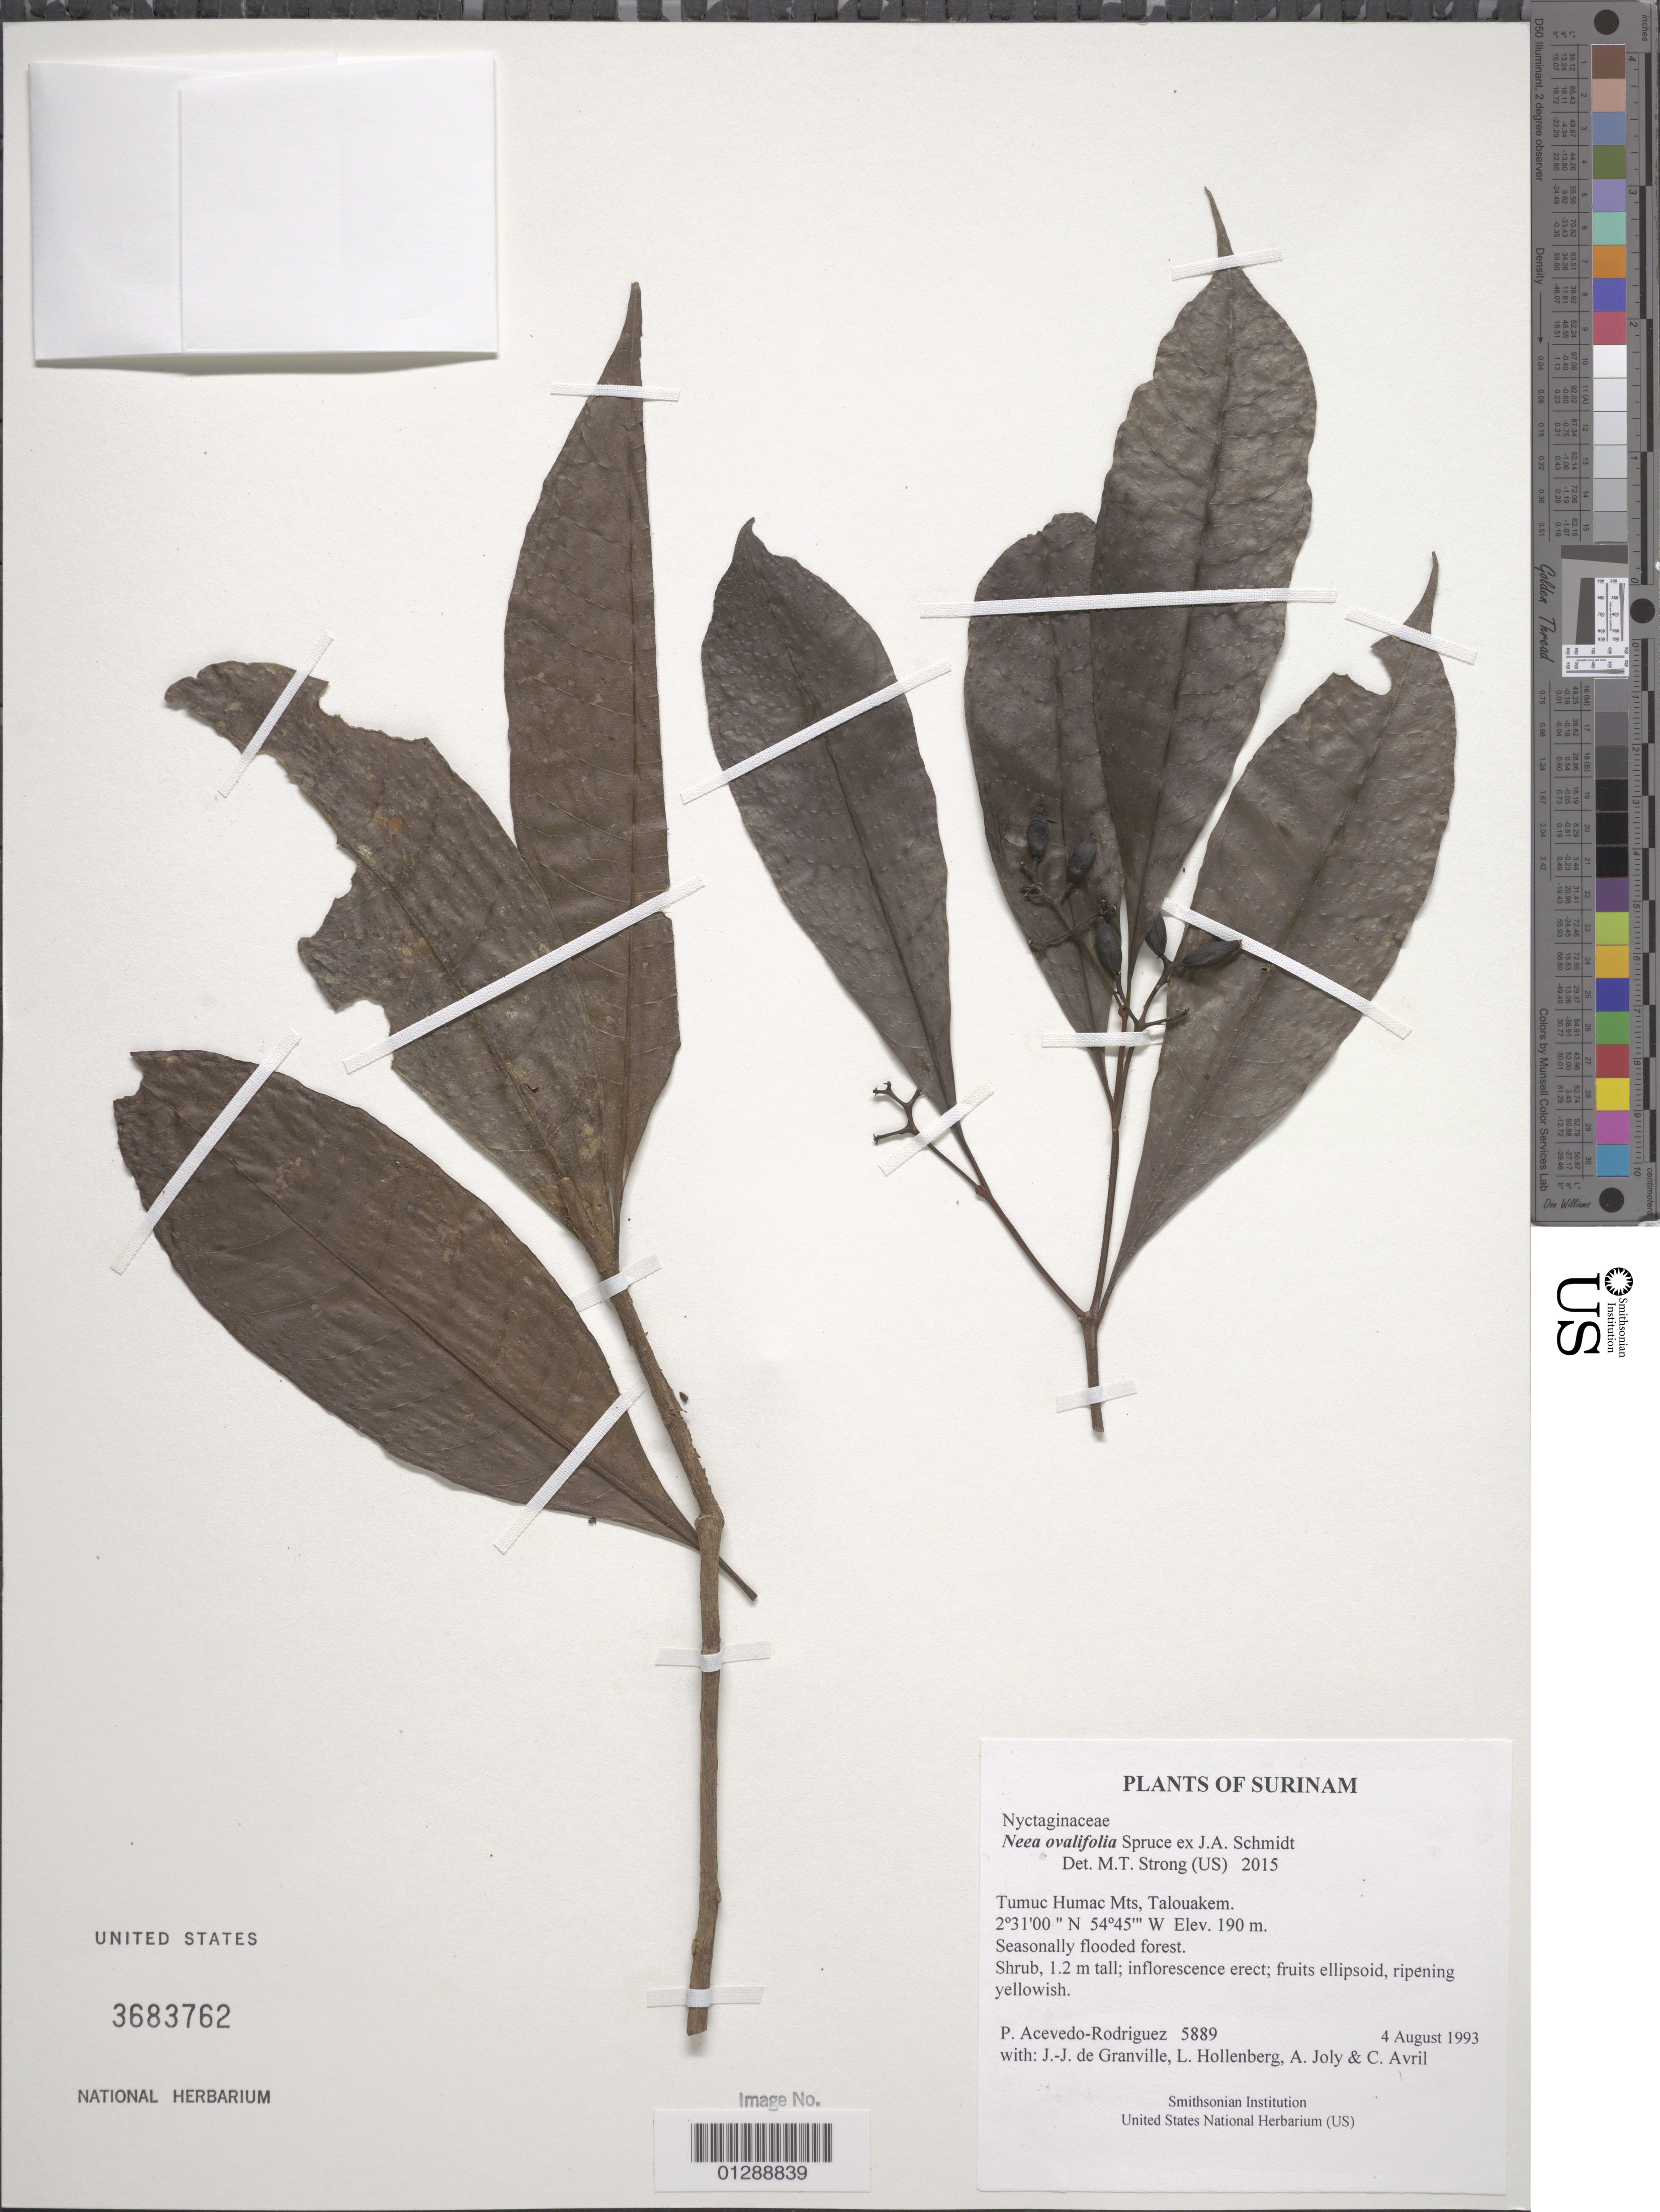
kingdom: Plantae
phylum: Tracheophyta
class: Magnoliopsida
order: Caryophyllales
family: Nyctaginaceae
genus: Neea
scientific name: Neea ovalifolia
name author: Spruce ex J.A. Schmidt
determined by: Strong, M. T., (US), Smithsonian Institution - National Museum of Natural History (UNITED STATES)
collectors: P. Acevedo-Rodr., J.-J. de Granville, L. Hollenberg, A. Joly & C. Avril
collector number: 5889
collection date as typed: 4 August 1993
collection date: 1993-08-04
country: Suriname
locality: Tumuc Humac Mts, Talouakem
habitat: Seasonally flooded forest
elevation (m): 190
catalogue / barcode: US 3683762